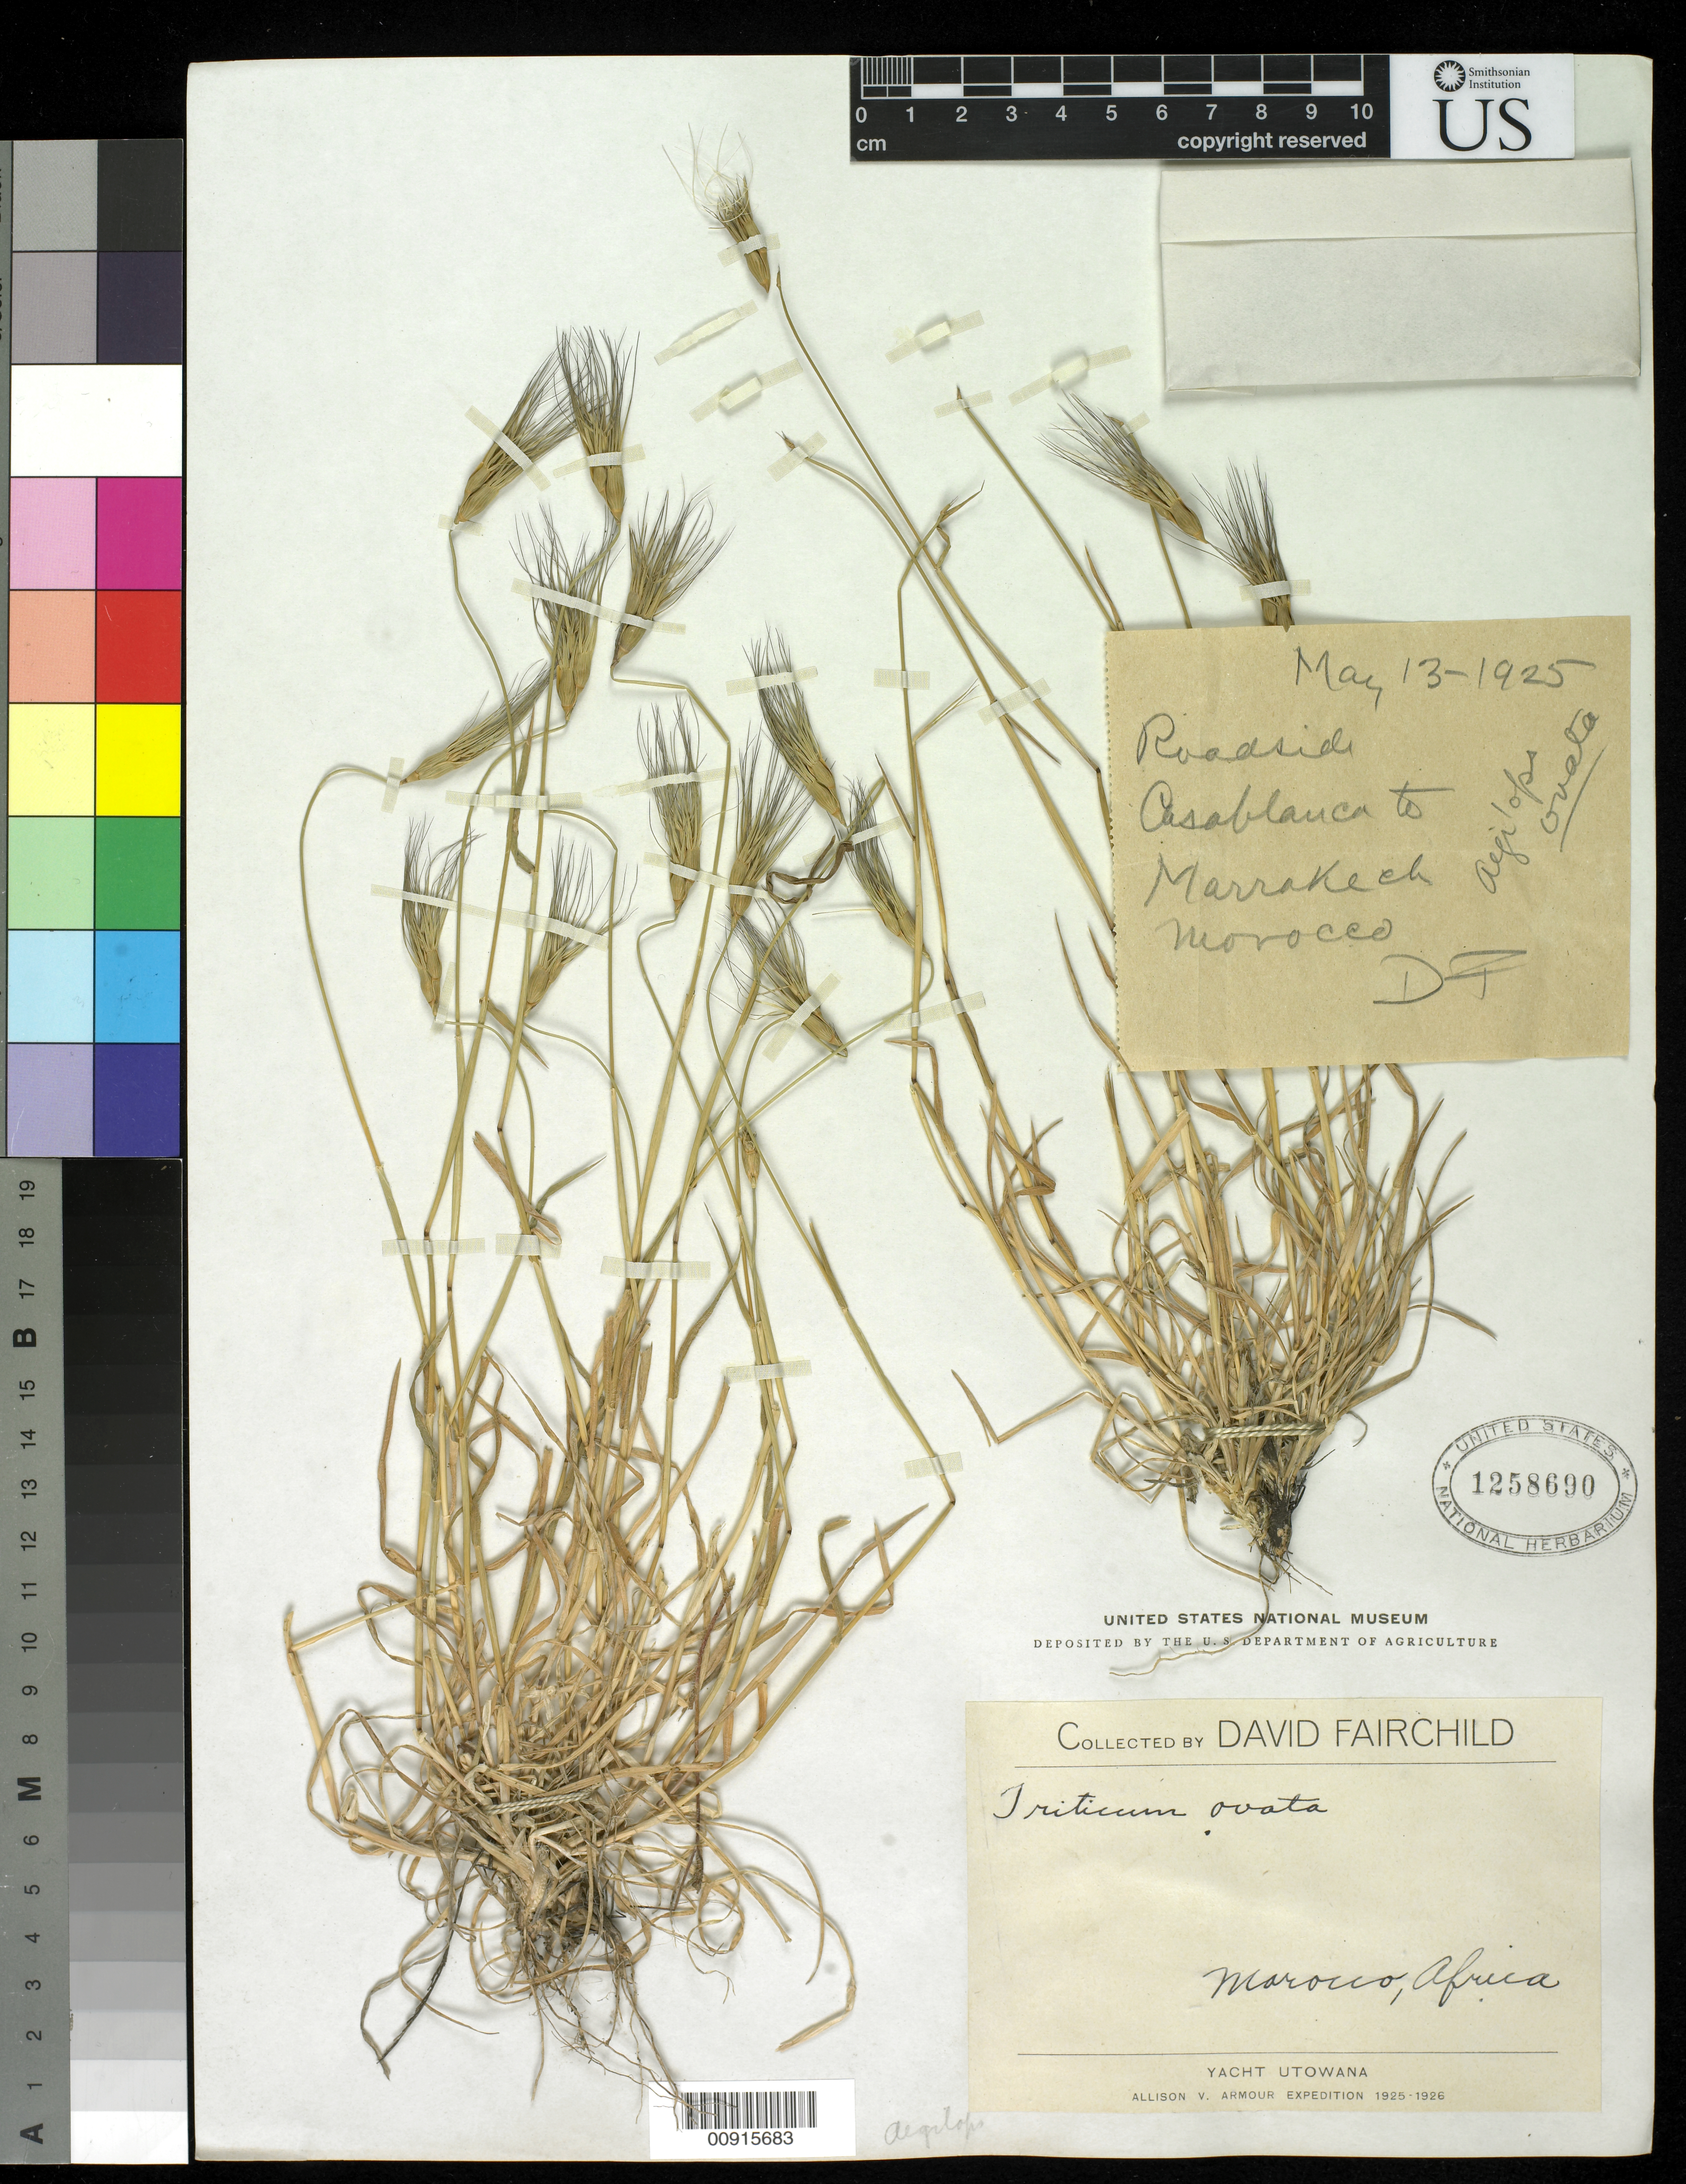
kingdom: Plantae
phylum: Tracheophyta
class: Liliopsida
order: Poales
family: Poaceae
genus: Aegilops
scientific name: Aegilops neglecta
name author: Req. ex Bertol.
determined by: Poaceae Reorganization Project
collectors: D. Fairchild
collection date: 1925-05-13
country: Morocco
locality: roadside btwn Casablanca and Marrakech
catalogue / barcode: US 1258690